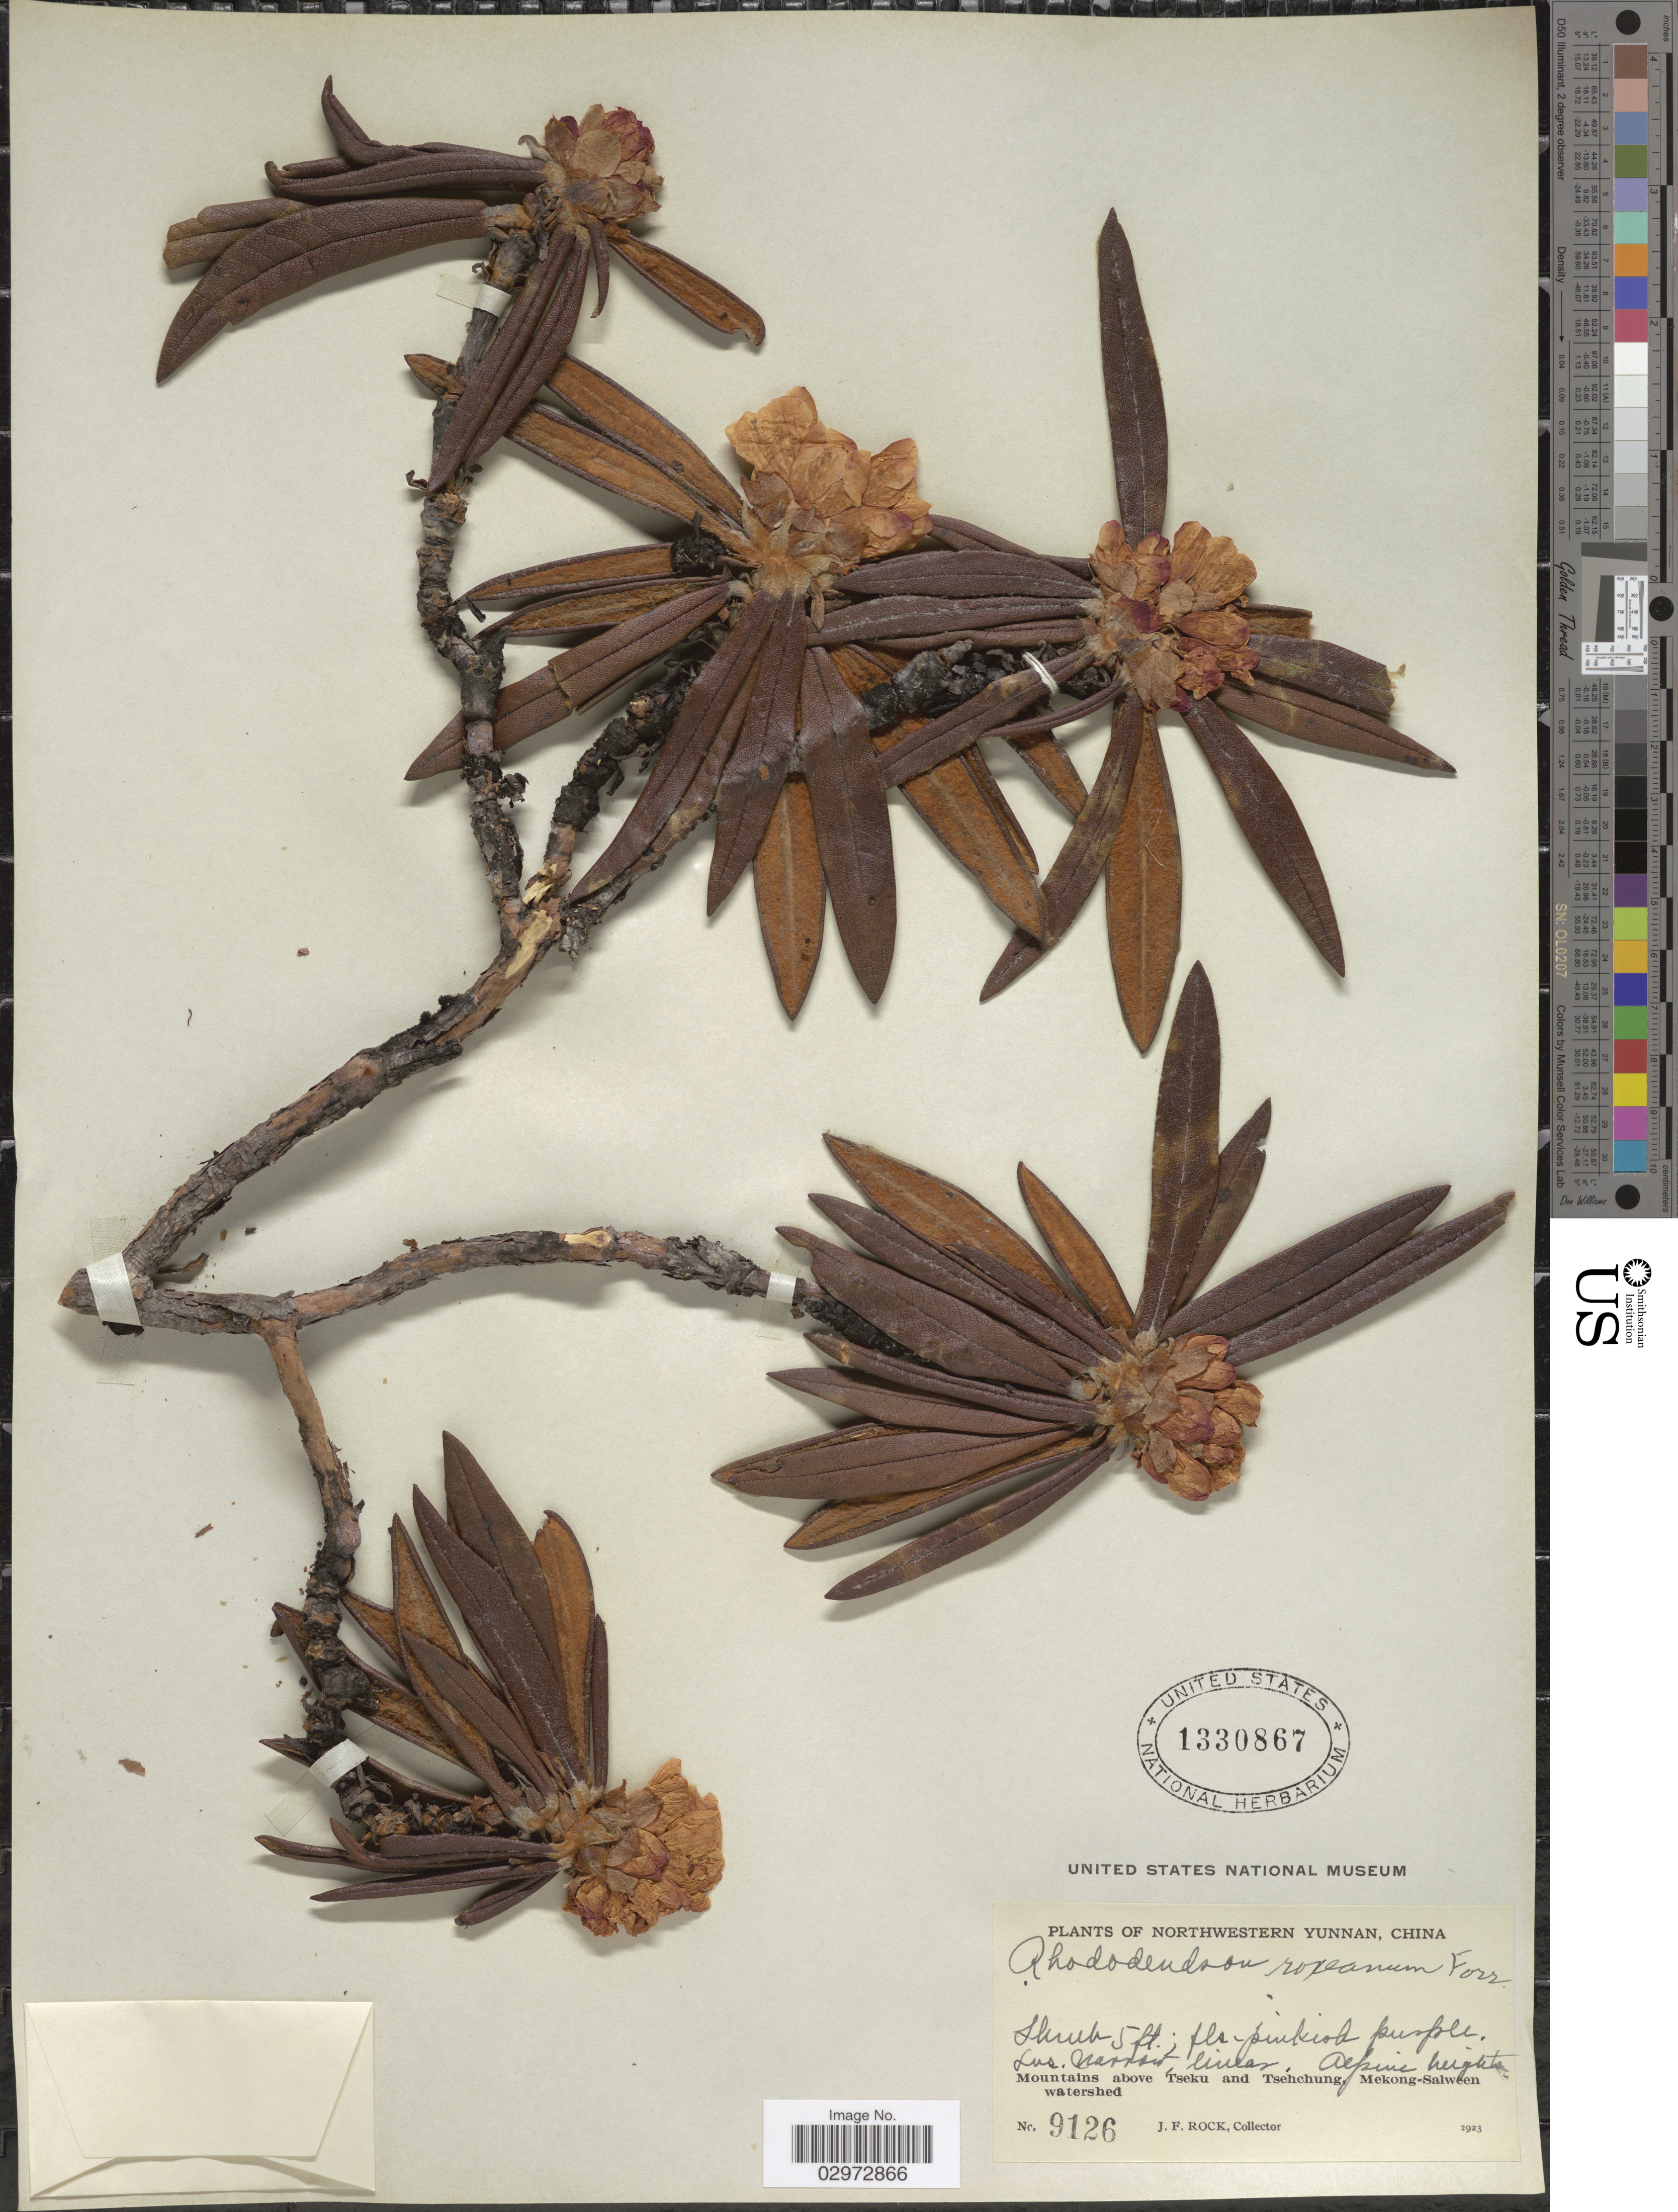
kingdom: Plantae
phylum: Tracheophyta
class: Magnoliopsida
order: Ericales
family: Ericaceae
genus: Rhododendron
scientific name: Rhododendron roxieanum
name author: Forrest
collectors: J. Rock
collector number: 9126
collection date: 1923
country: China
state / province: Yunnan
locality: Northwestern Yunnan, Alpine heights. Mountains above Tseku and Tséhchung, Mekong-Salween watershed.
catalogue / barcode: US 1330867